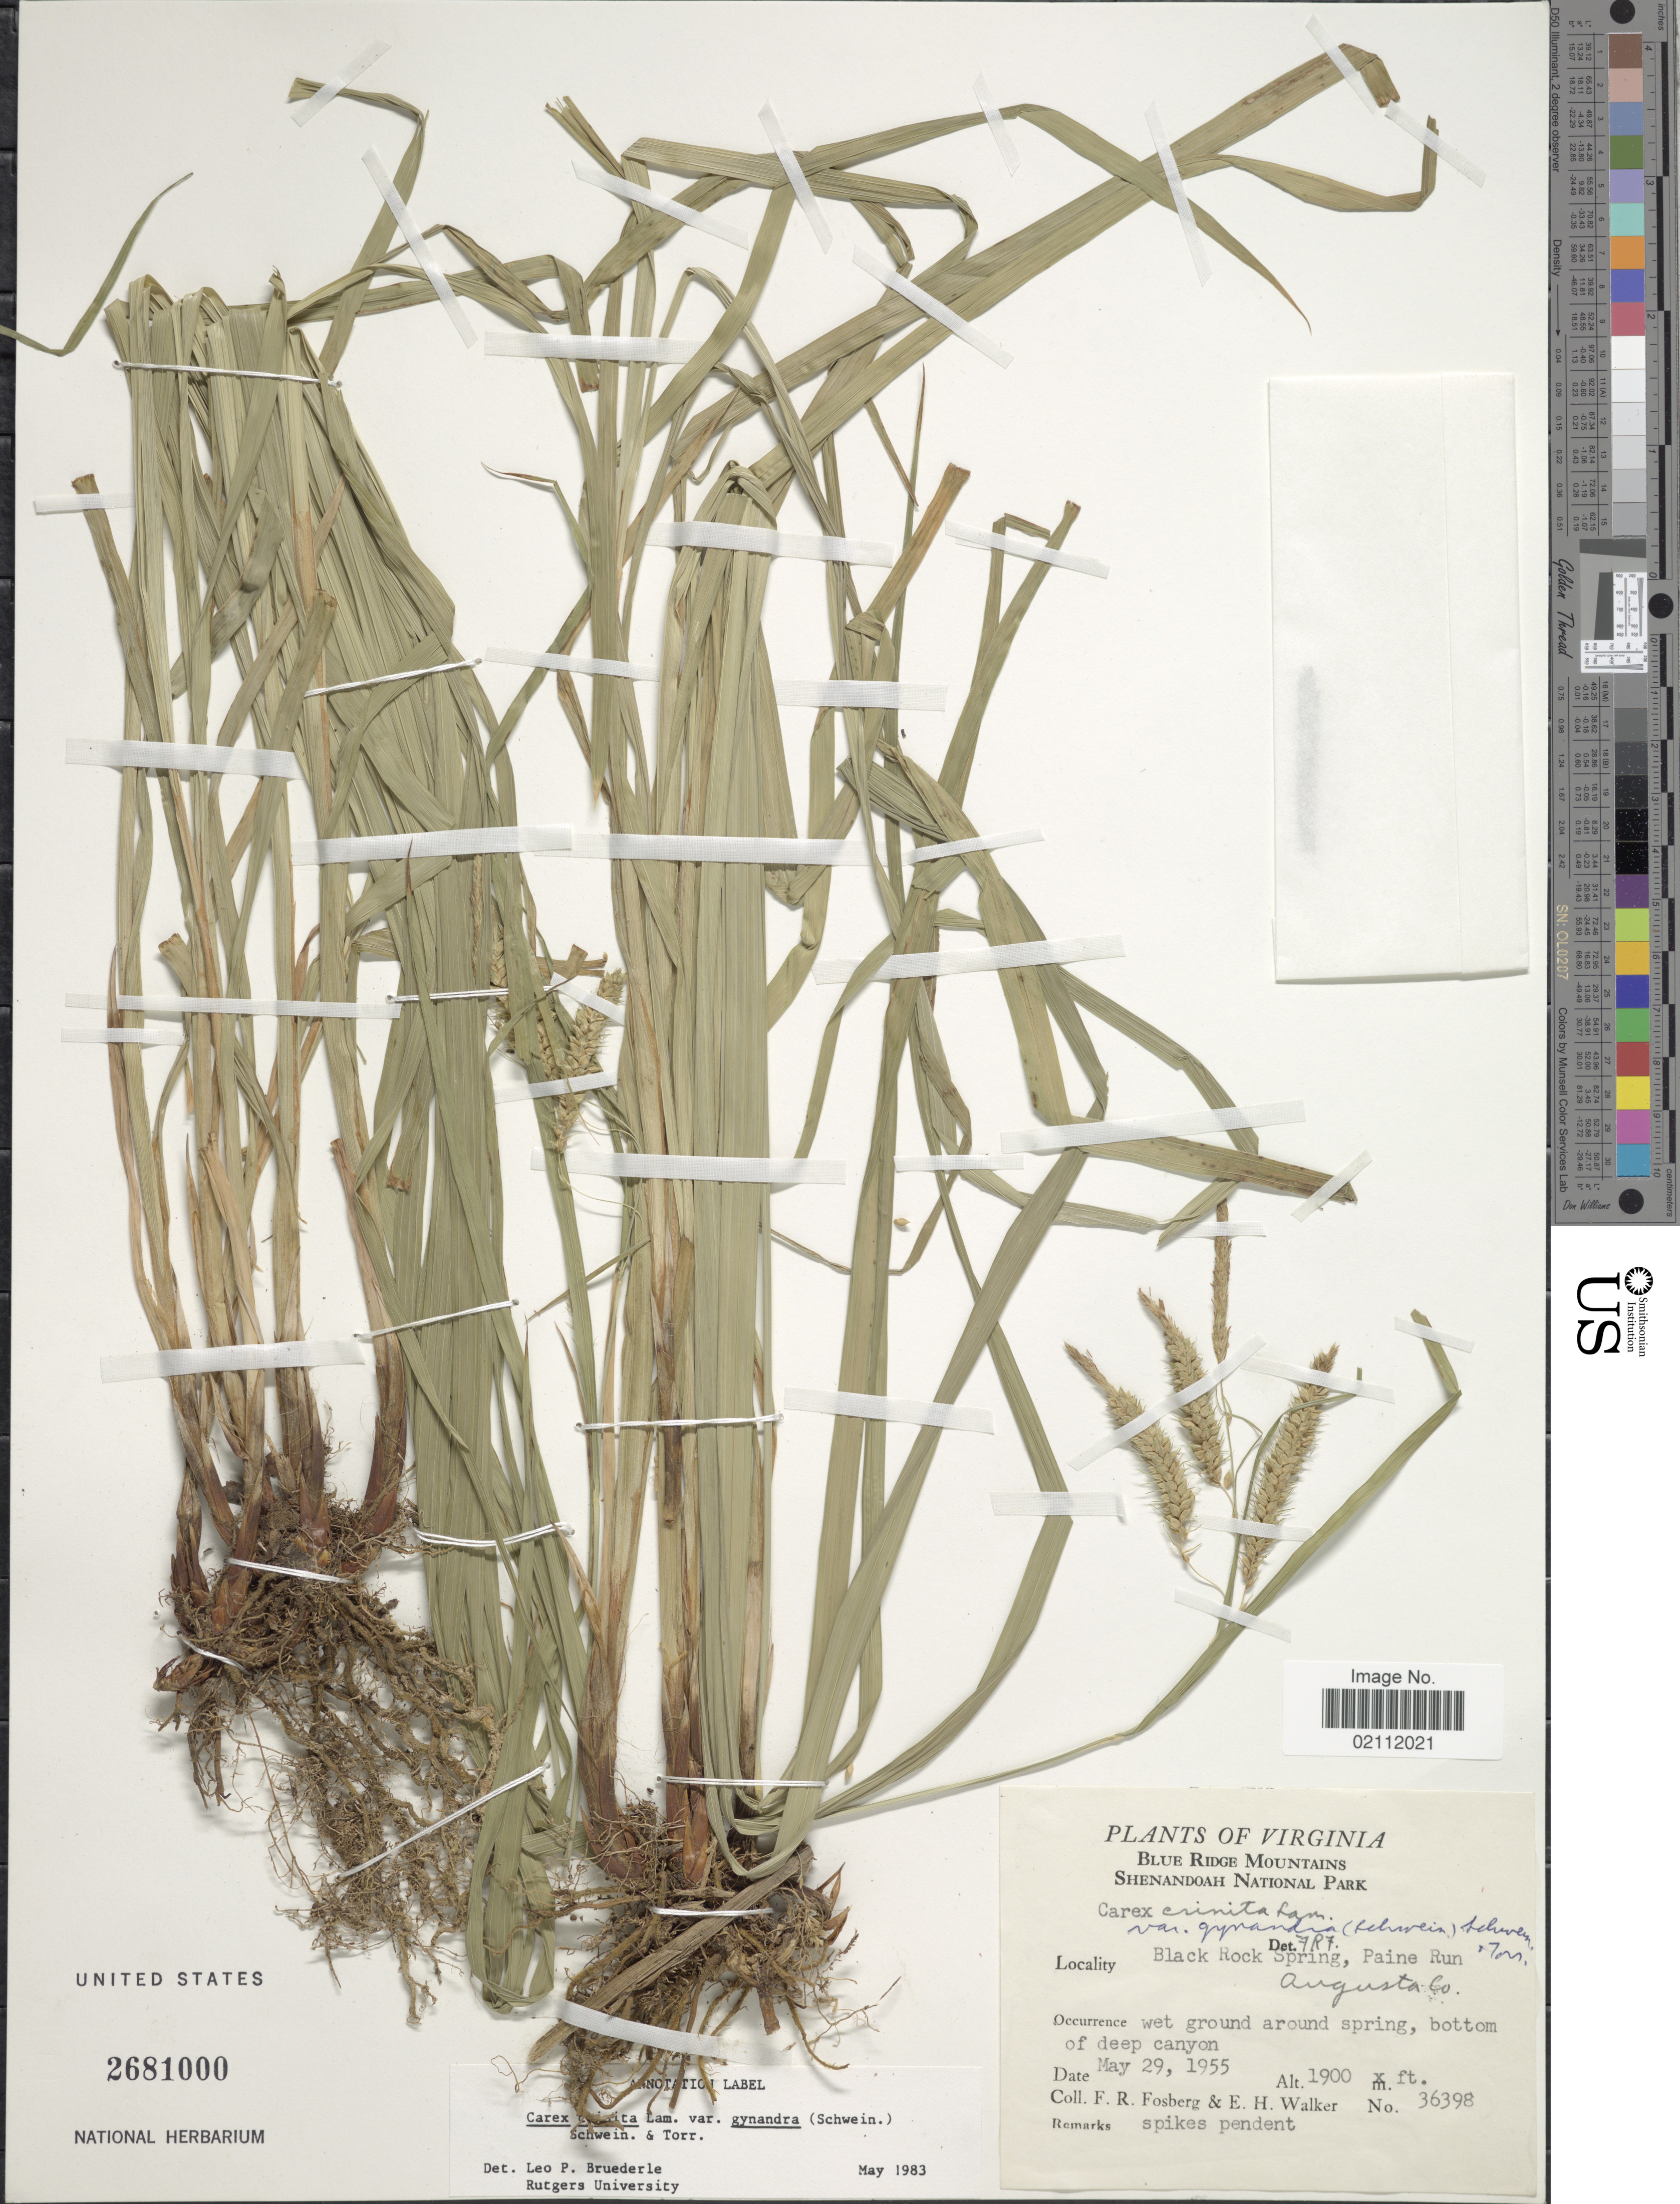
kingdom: Plantae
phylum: Tracheophyta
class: Liliopsida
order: Poales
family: Cyperaceae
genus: Carex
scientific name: Carex gynandra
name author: Schwein.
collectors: F. R. Fosberg & E. H. Walker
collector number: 36398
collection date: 1955-05-29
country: United States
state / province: Virginia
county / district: Augusta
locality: BLue Ridge Mountains, Shenandoah National Park. Black Rock Spring, Paine Run. Augusta Co.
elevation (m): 579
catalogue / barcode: US 2681000